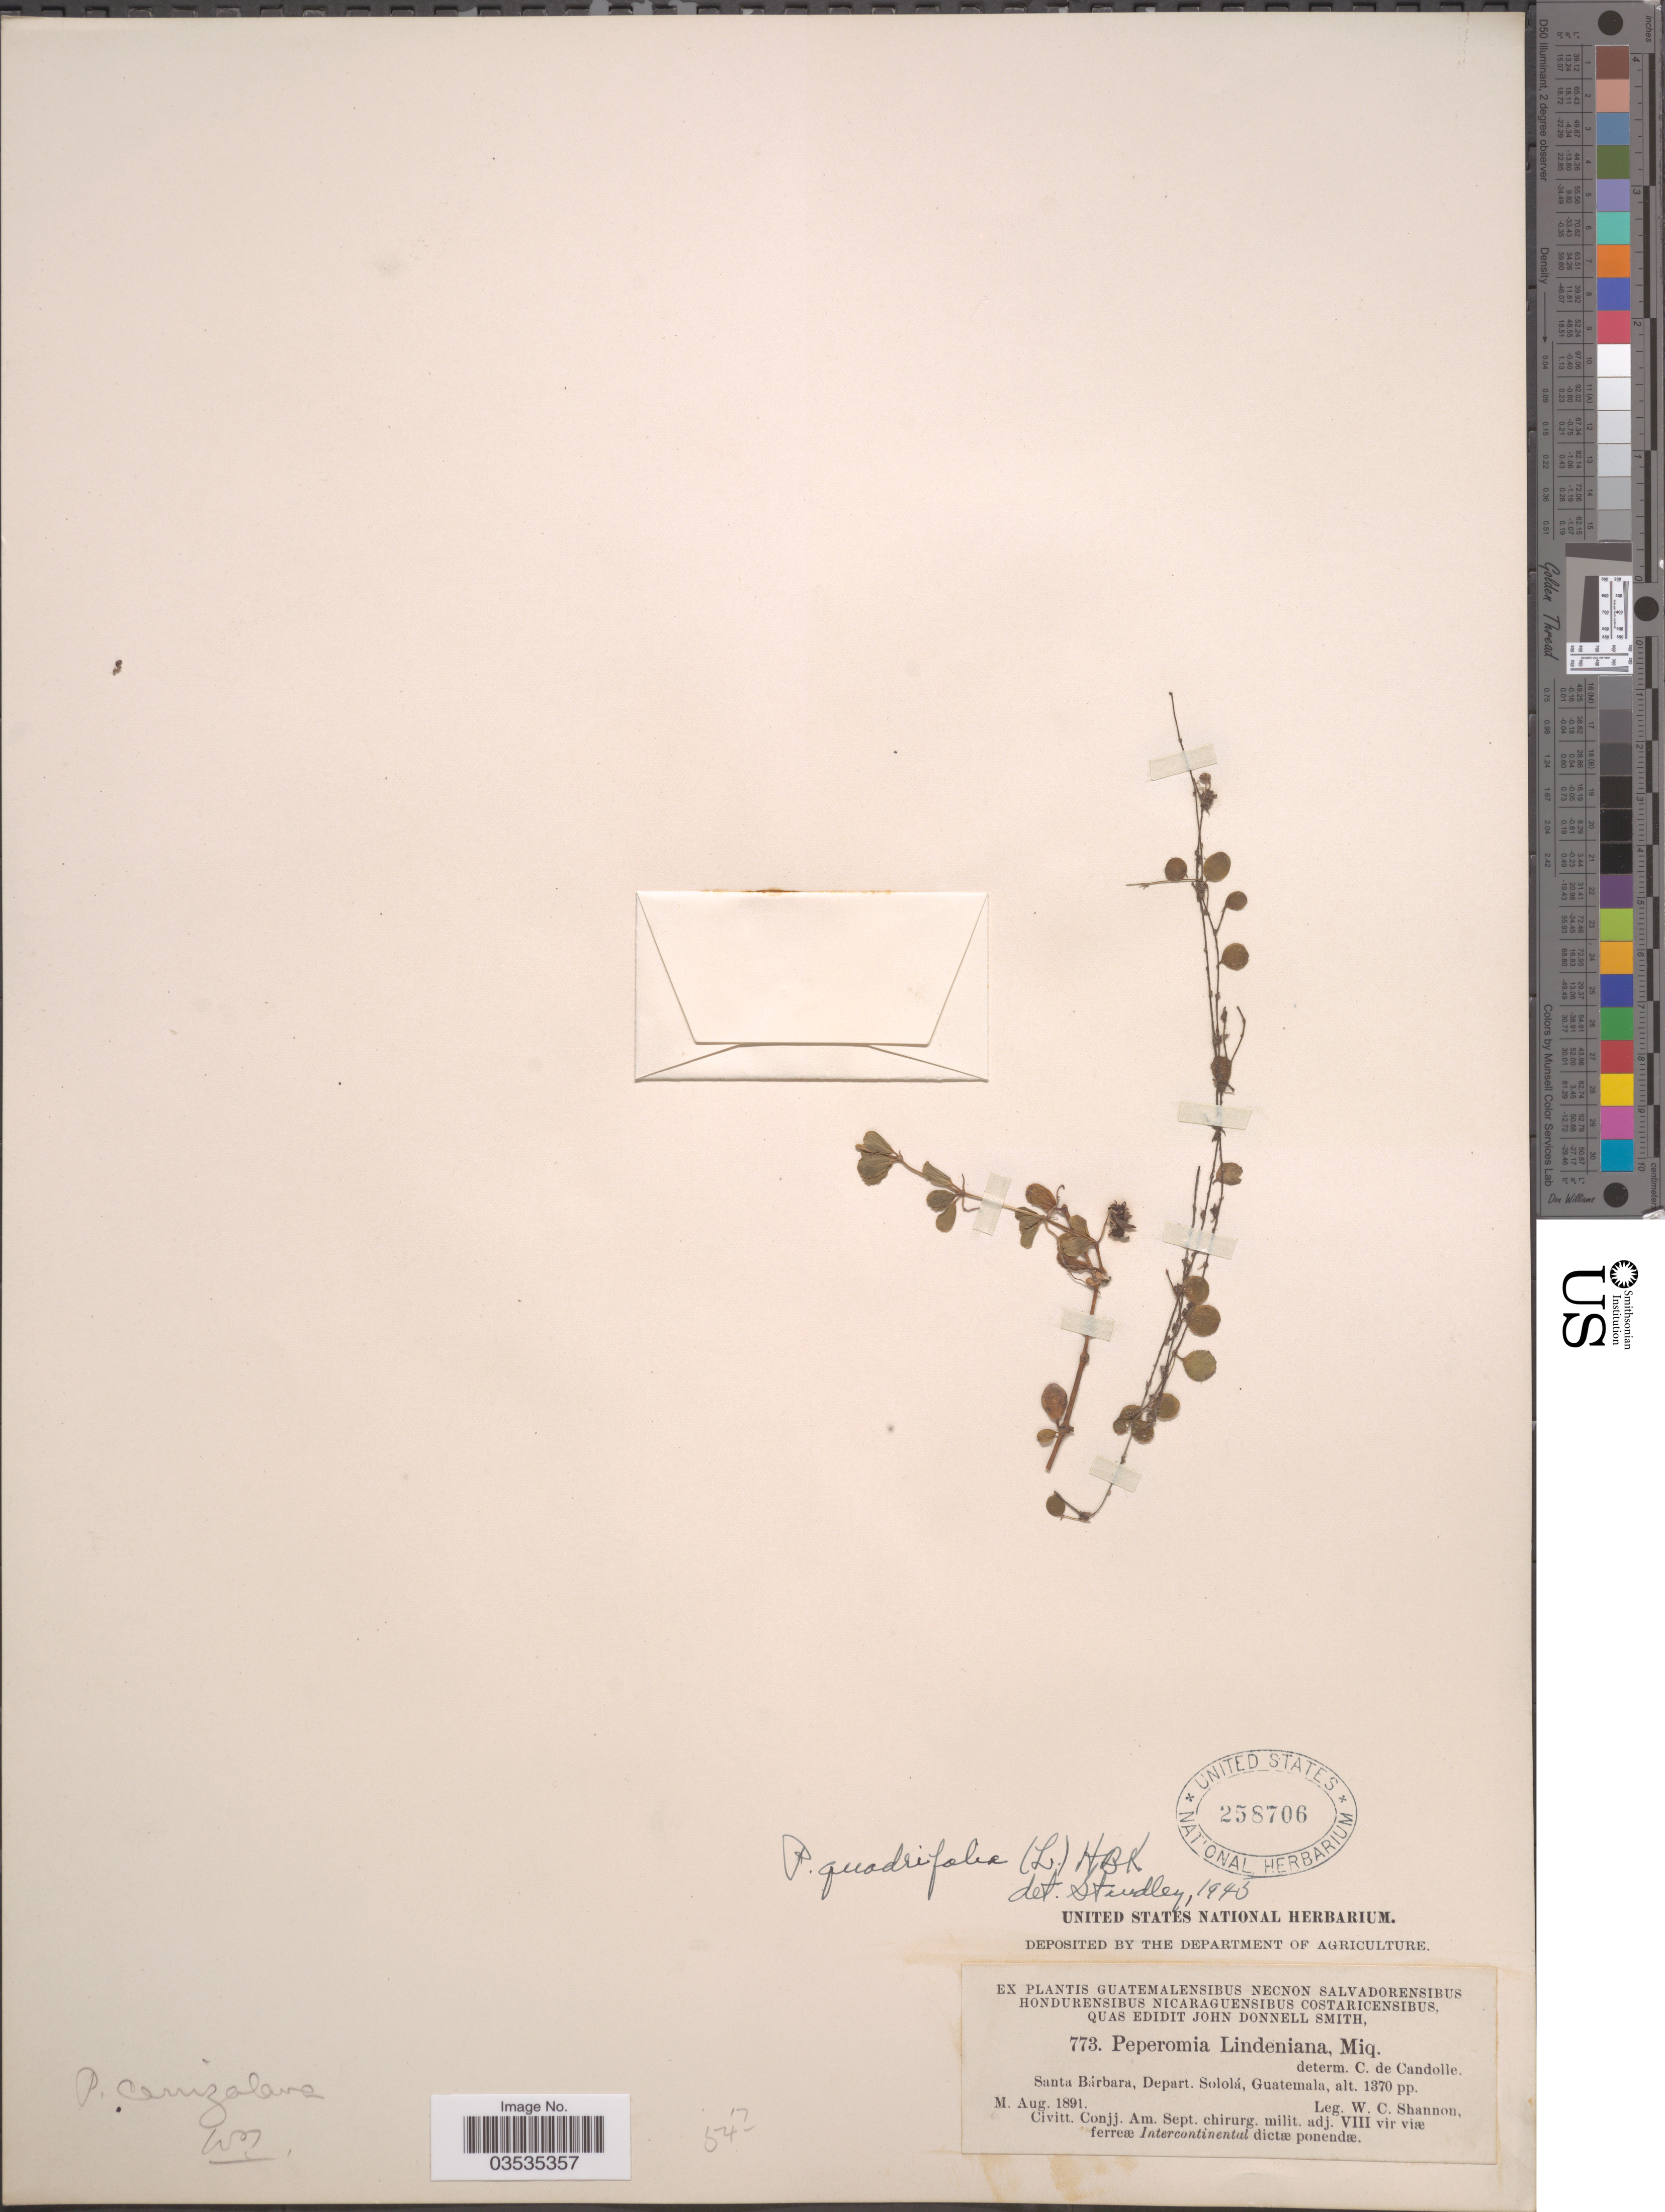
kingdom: Plantae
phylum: Tracheophyta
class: Magnoliopsida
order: Piperales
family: Piperaceae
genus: Peperomia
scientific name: Peperomia quadrifolia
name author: (L.) Kunth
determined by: Jiménez, José Estaban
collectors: W. C. Shannon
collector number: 773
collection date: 1891-08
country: Guatemala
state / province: Solola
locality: Santa Bárbara, Depart. Sololá.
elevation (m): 418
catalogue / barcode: US 258706